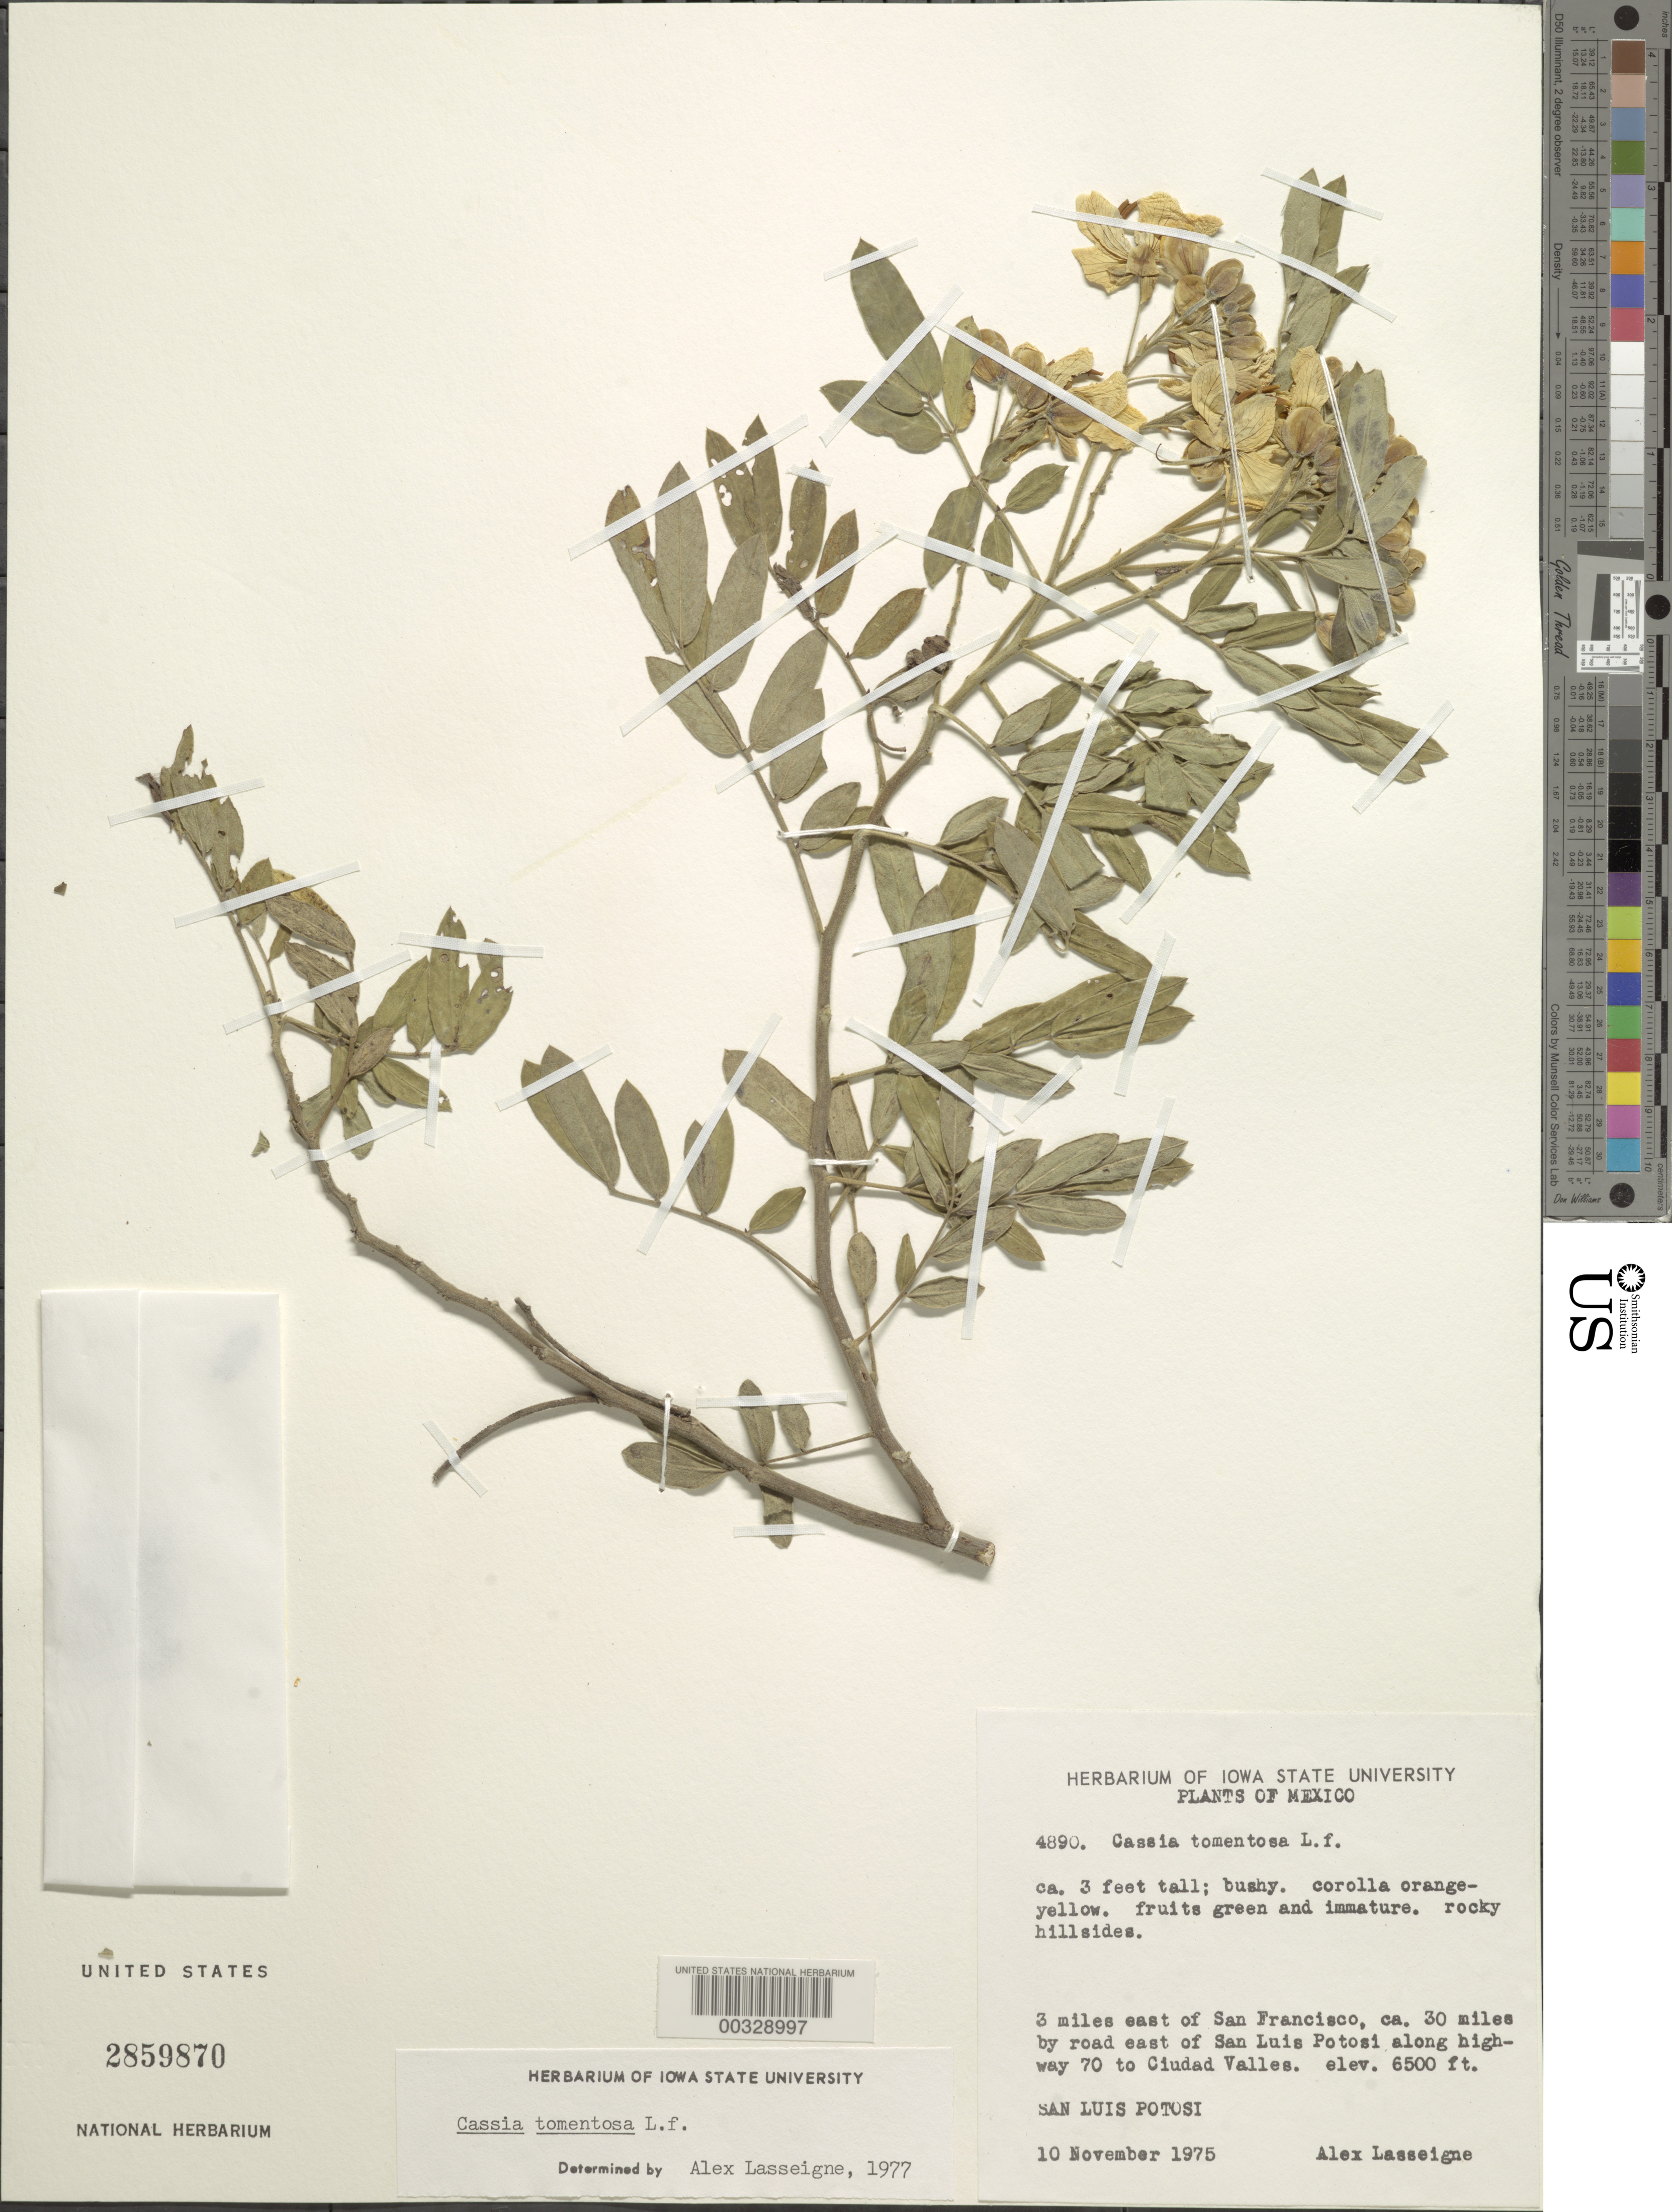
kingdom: Plantae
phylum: Tracheophyta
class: Magnoliopsida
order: Fabales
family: Fabaceae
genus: Senna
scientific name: Senna multiglandulosa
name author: (Jacq.) H.S. Irwin & Barneby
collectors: A. Lasseigne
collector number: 4890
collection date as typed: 10 Nov 1975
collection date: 1975-11-10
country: Mexico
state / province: San Luis Potosí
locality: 3 mi E of San Francisco, ca 30 mi by road E of San Luis Potosi along highway 70 to Ciudad Valles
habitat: Rocky hillsides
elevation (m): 1981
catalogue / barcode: US 2859870